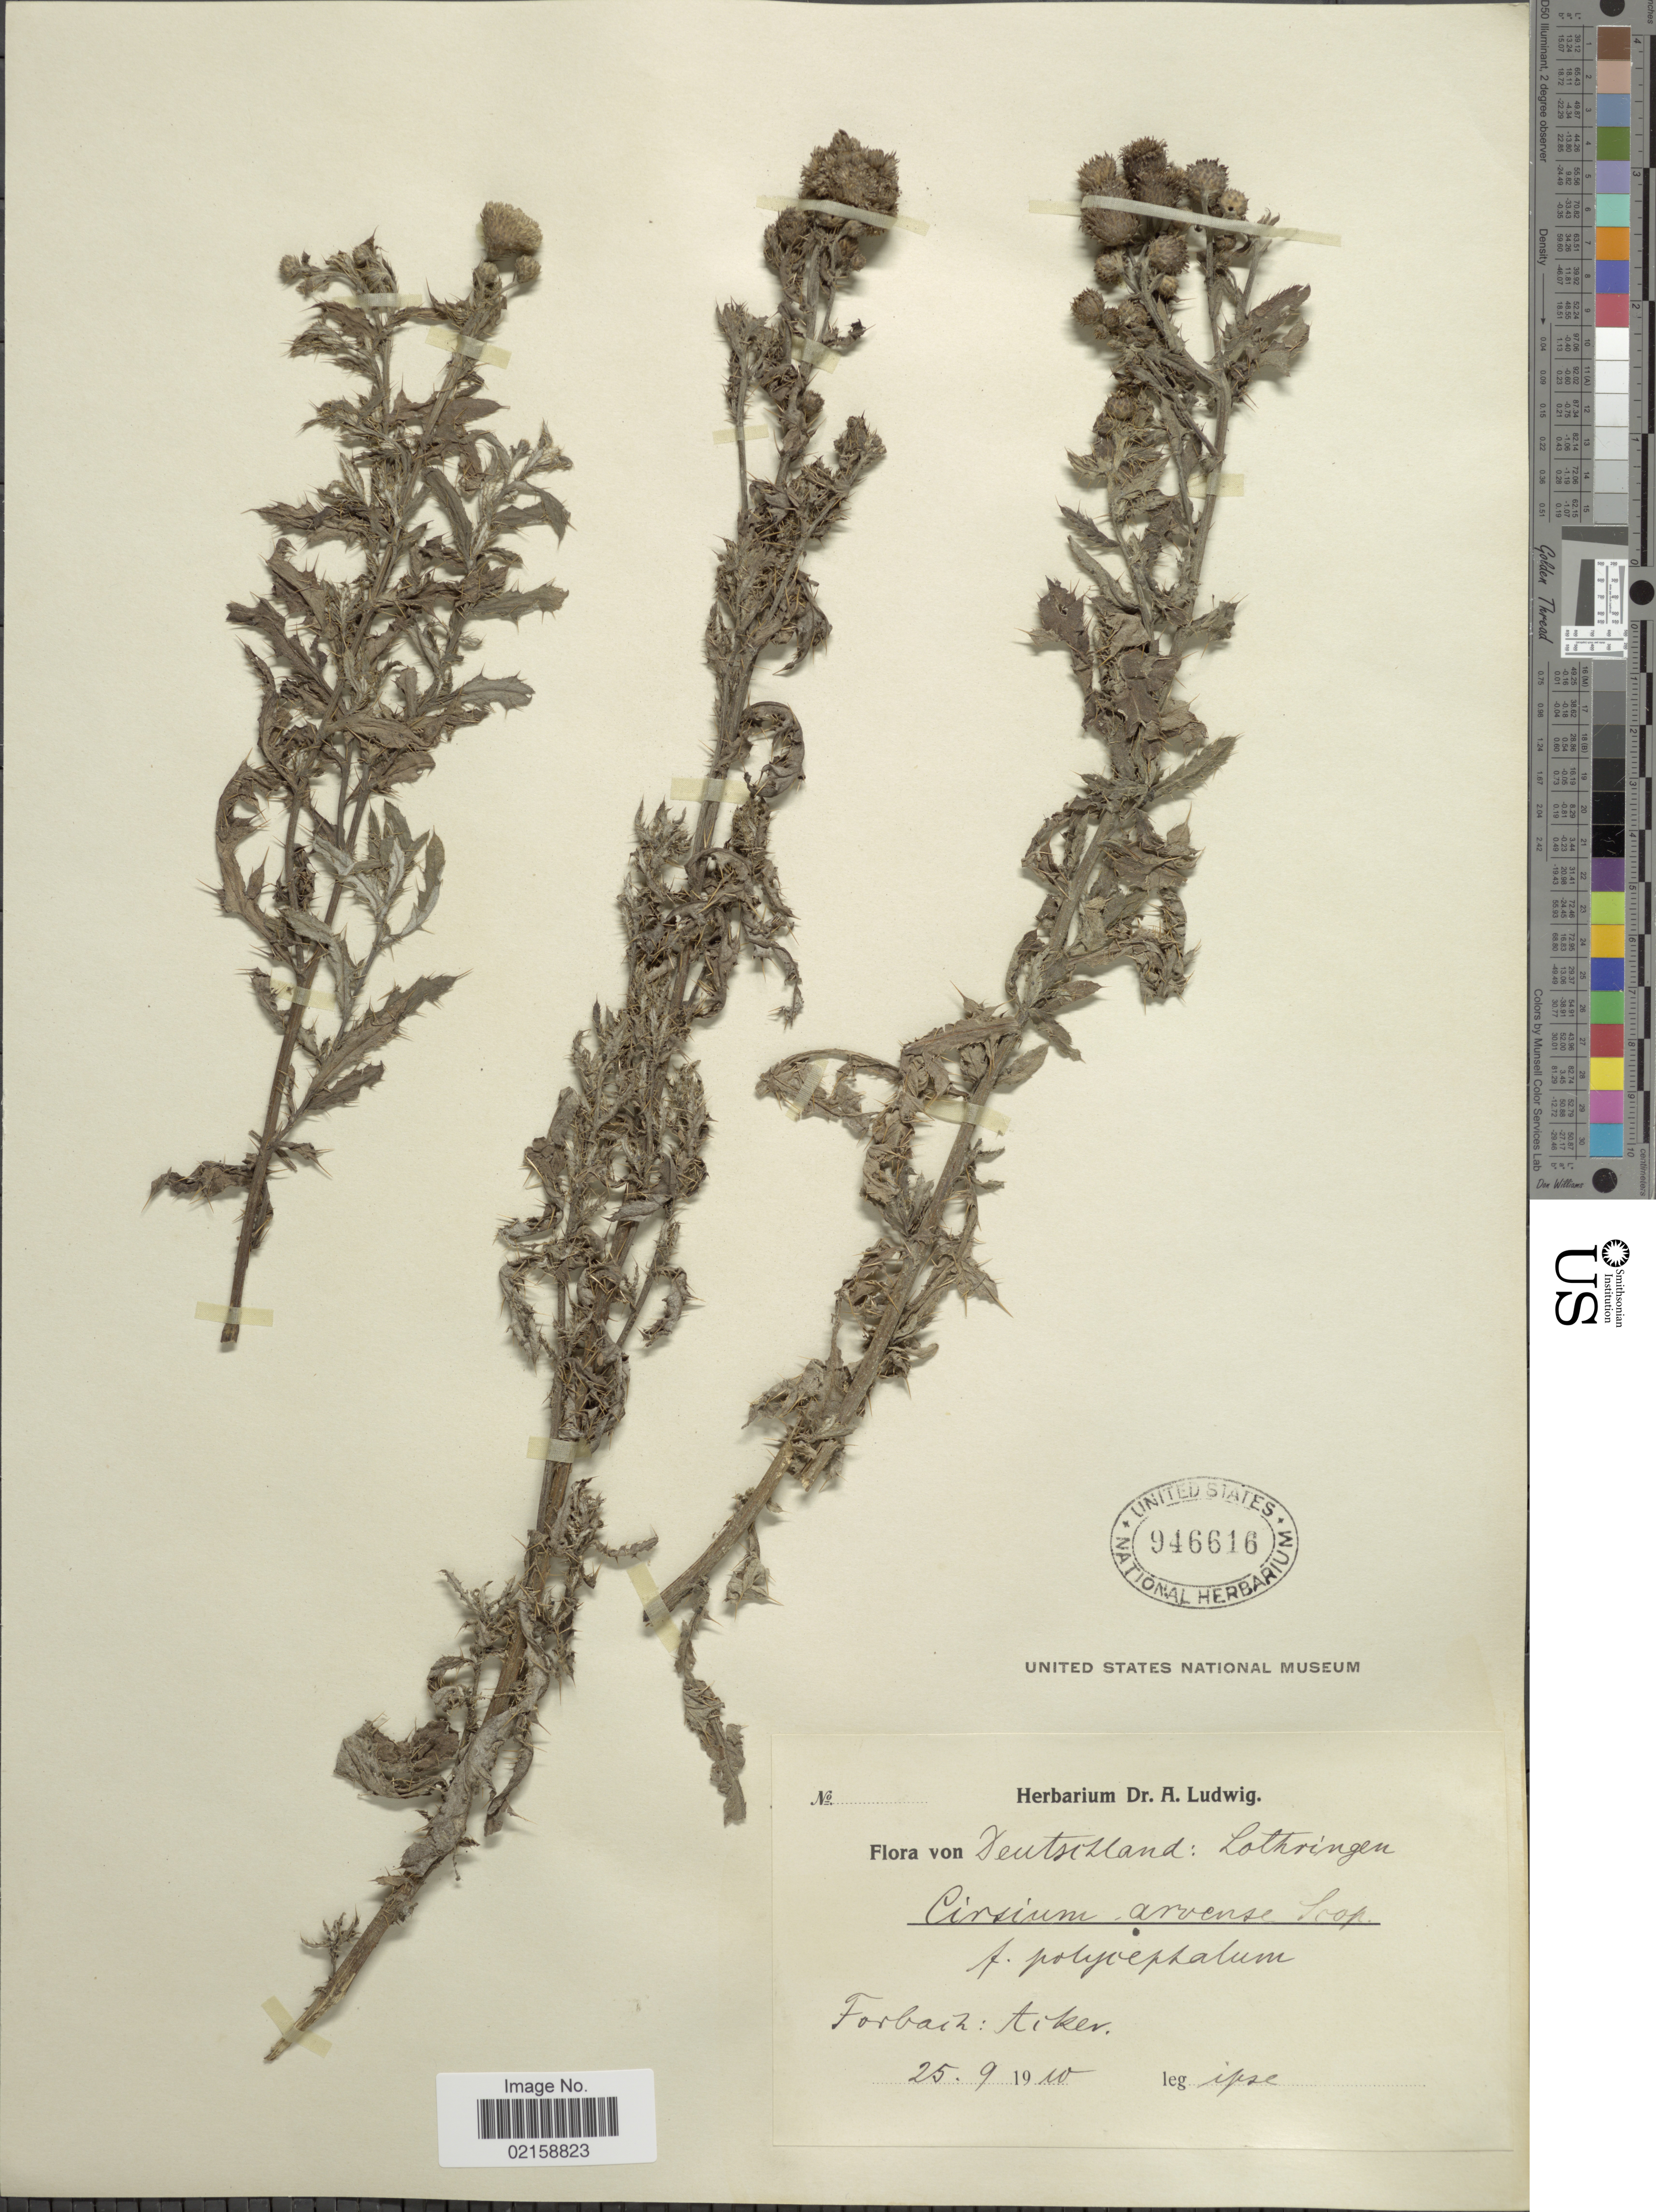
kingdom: Plantae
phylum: Tracheophyta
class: Magnoliopsida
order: Asterales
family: Asteraceae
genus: Cirsium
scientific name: Cirsium arvense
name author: (L.) Scop.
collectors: A. Ludwig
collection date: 1910-09-25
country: Germany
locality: Lothringen, Forbaiz: tiker. [interpreted]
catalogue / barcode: US 946616